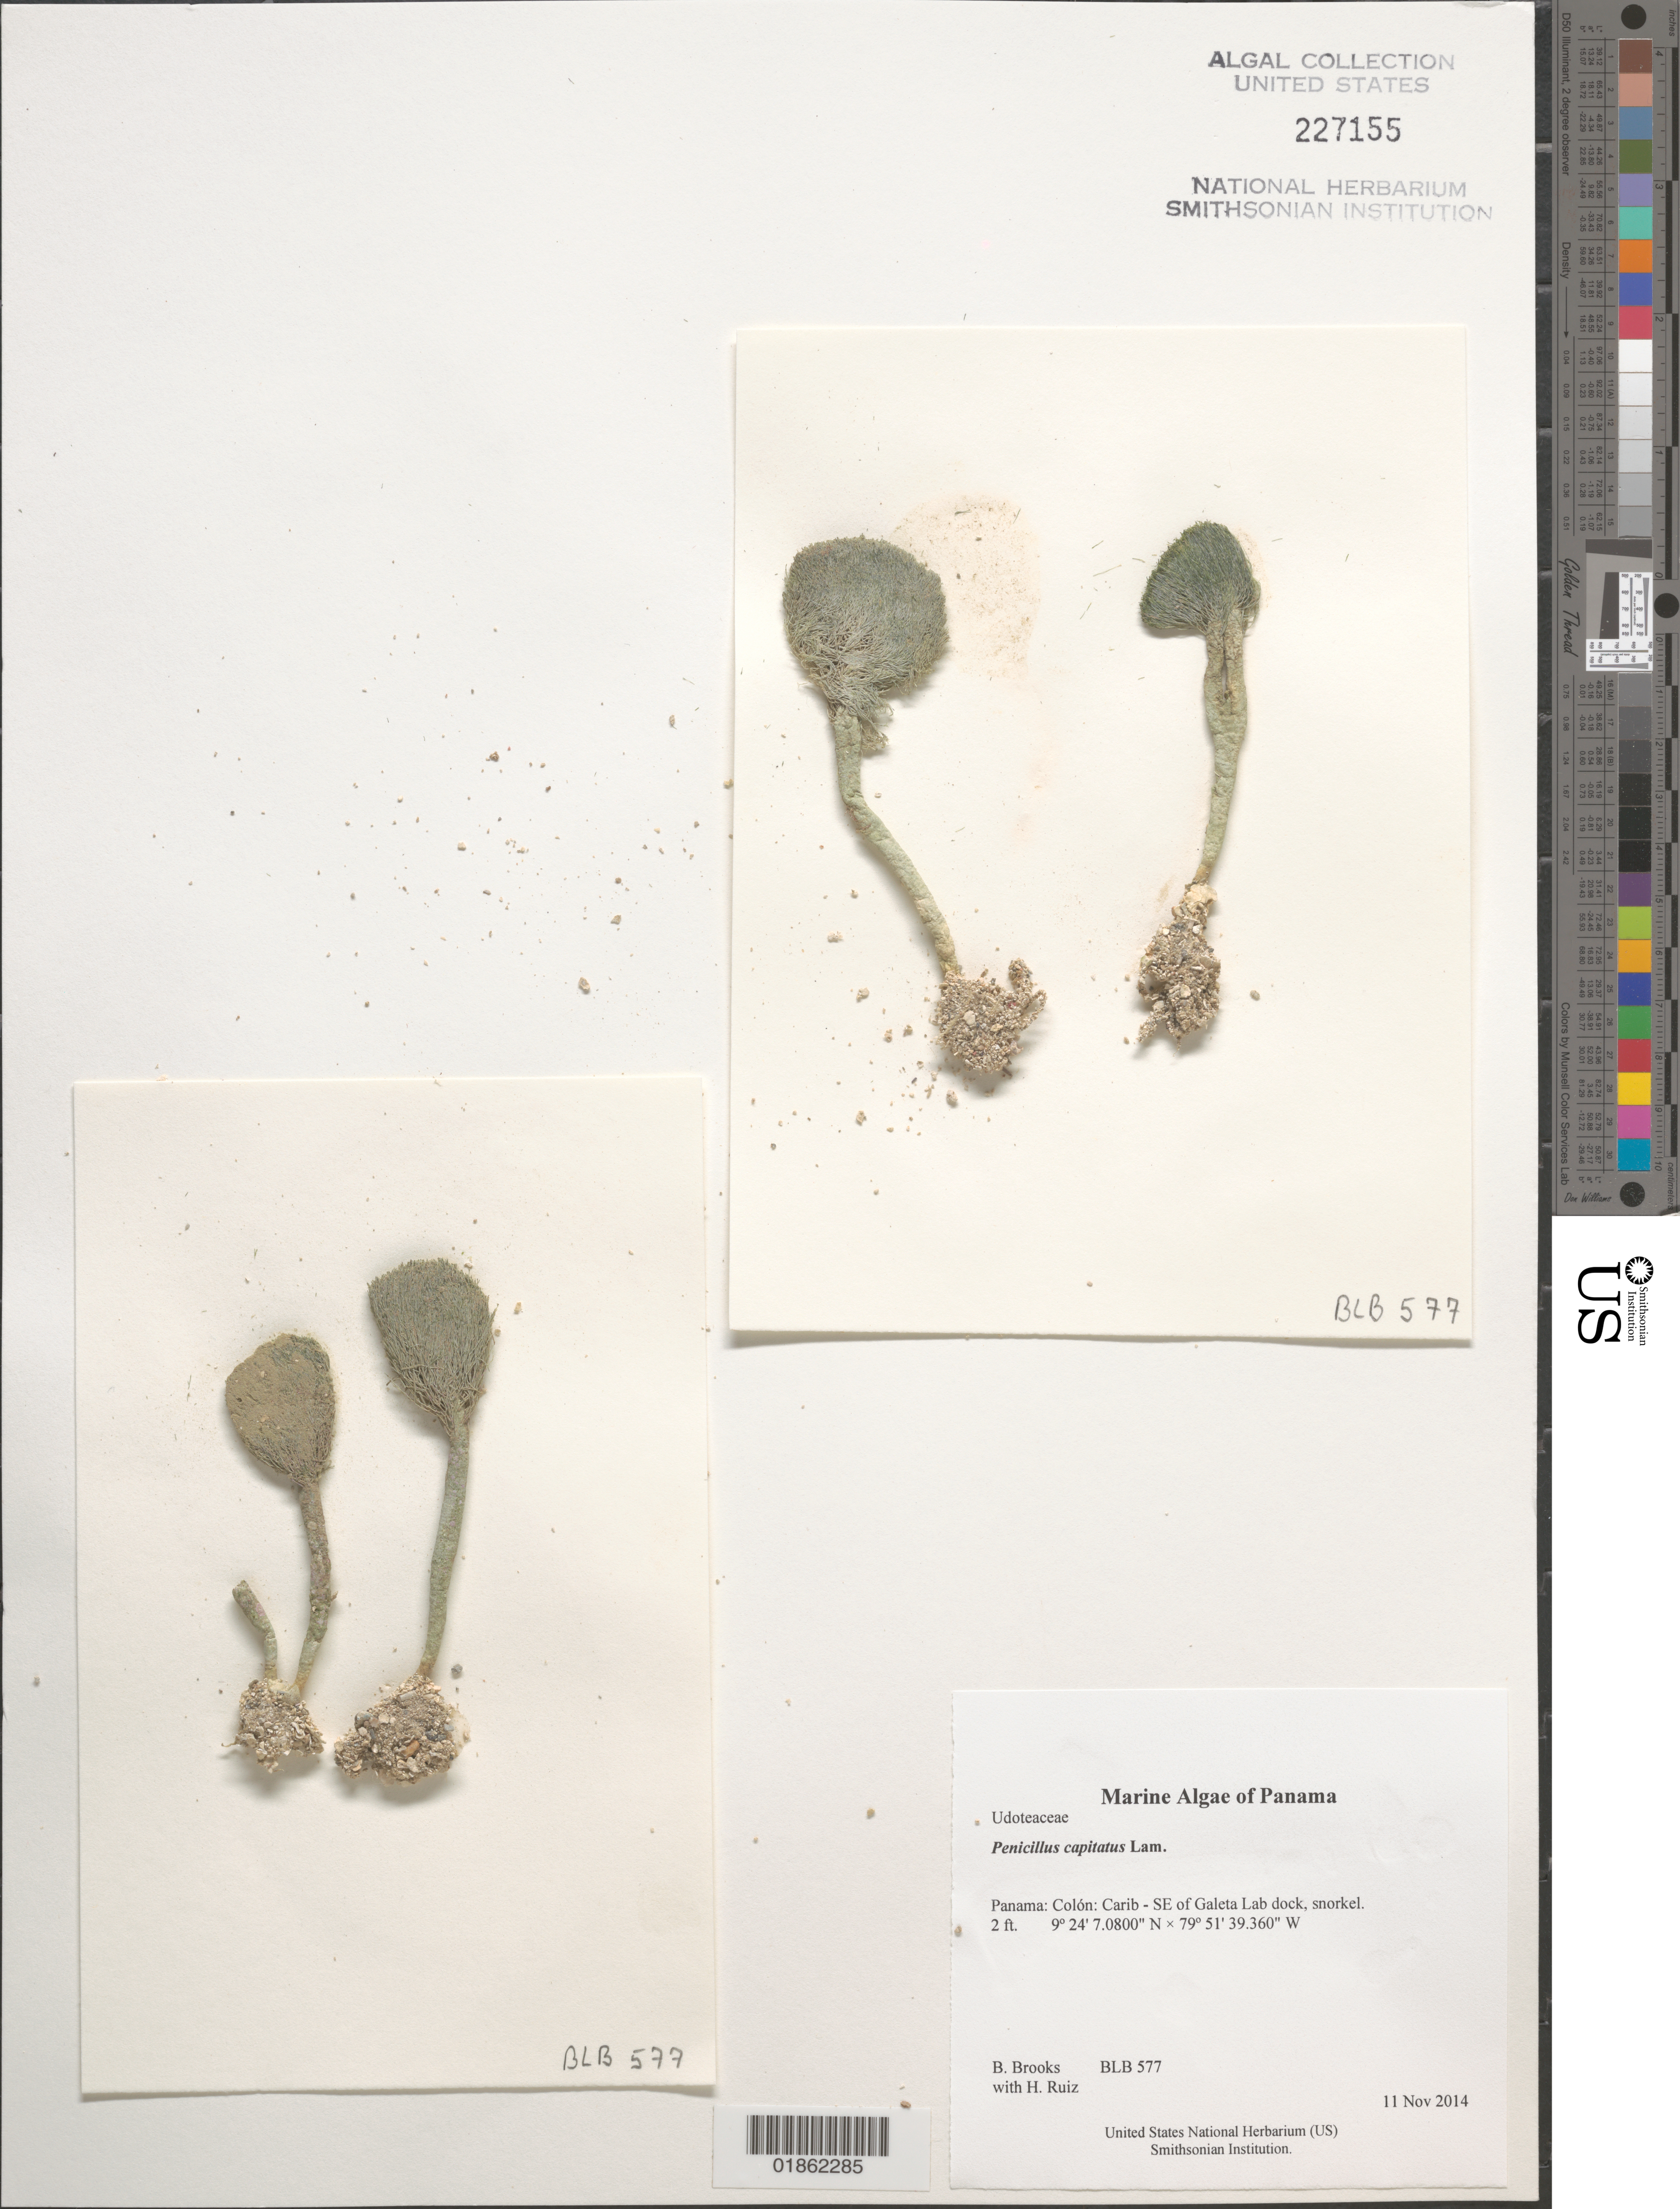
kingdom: Plantae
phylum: Chlorophyta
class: Ulvophyceae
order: Bryopsidales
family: Udoteaceae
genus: Penicillus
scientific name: Penicillus capitatus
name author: Lam.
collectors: B. Brooks & H. Ruiz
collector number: BLB 577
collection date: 2014-11-11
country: Panama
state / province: Colón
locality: Carib - SE of Galeta Lab dock, snorkel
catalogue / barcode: US 227155